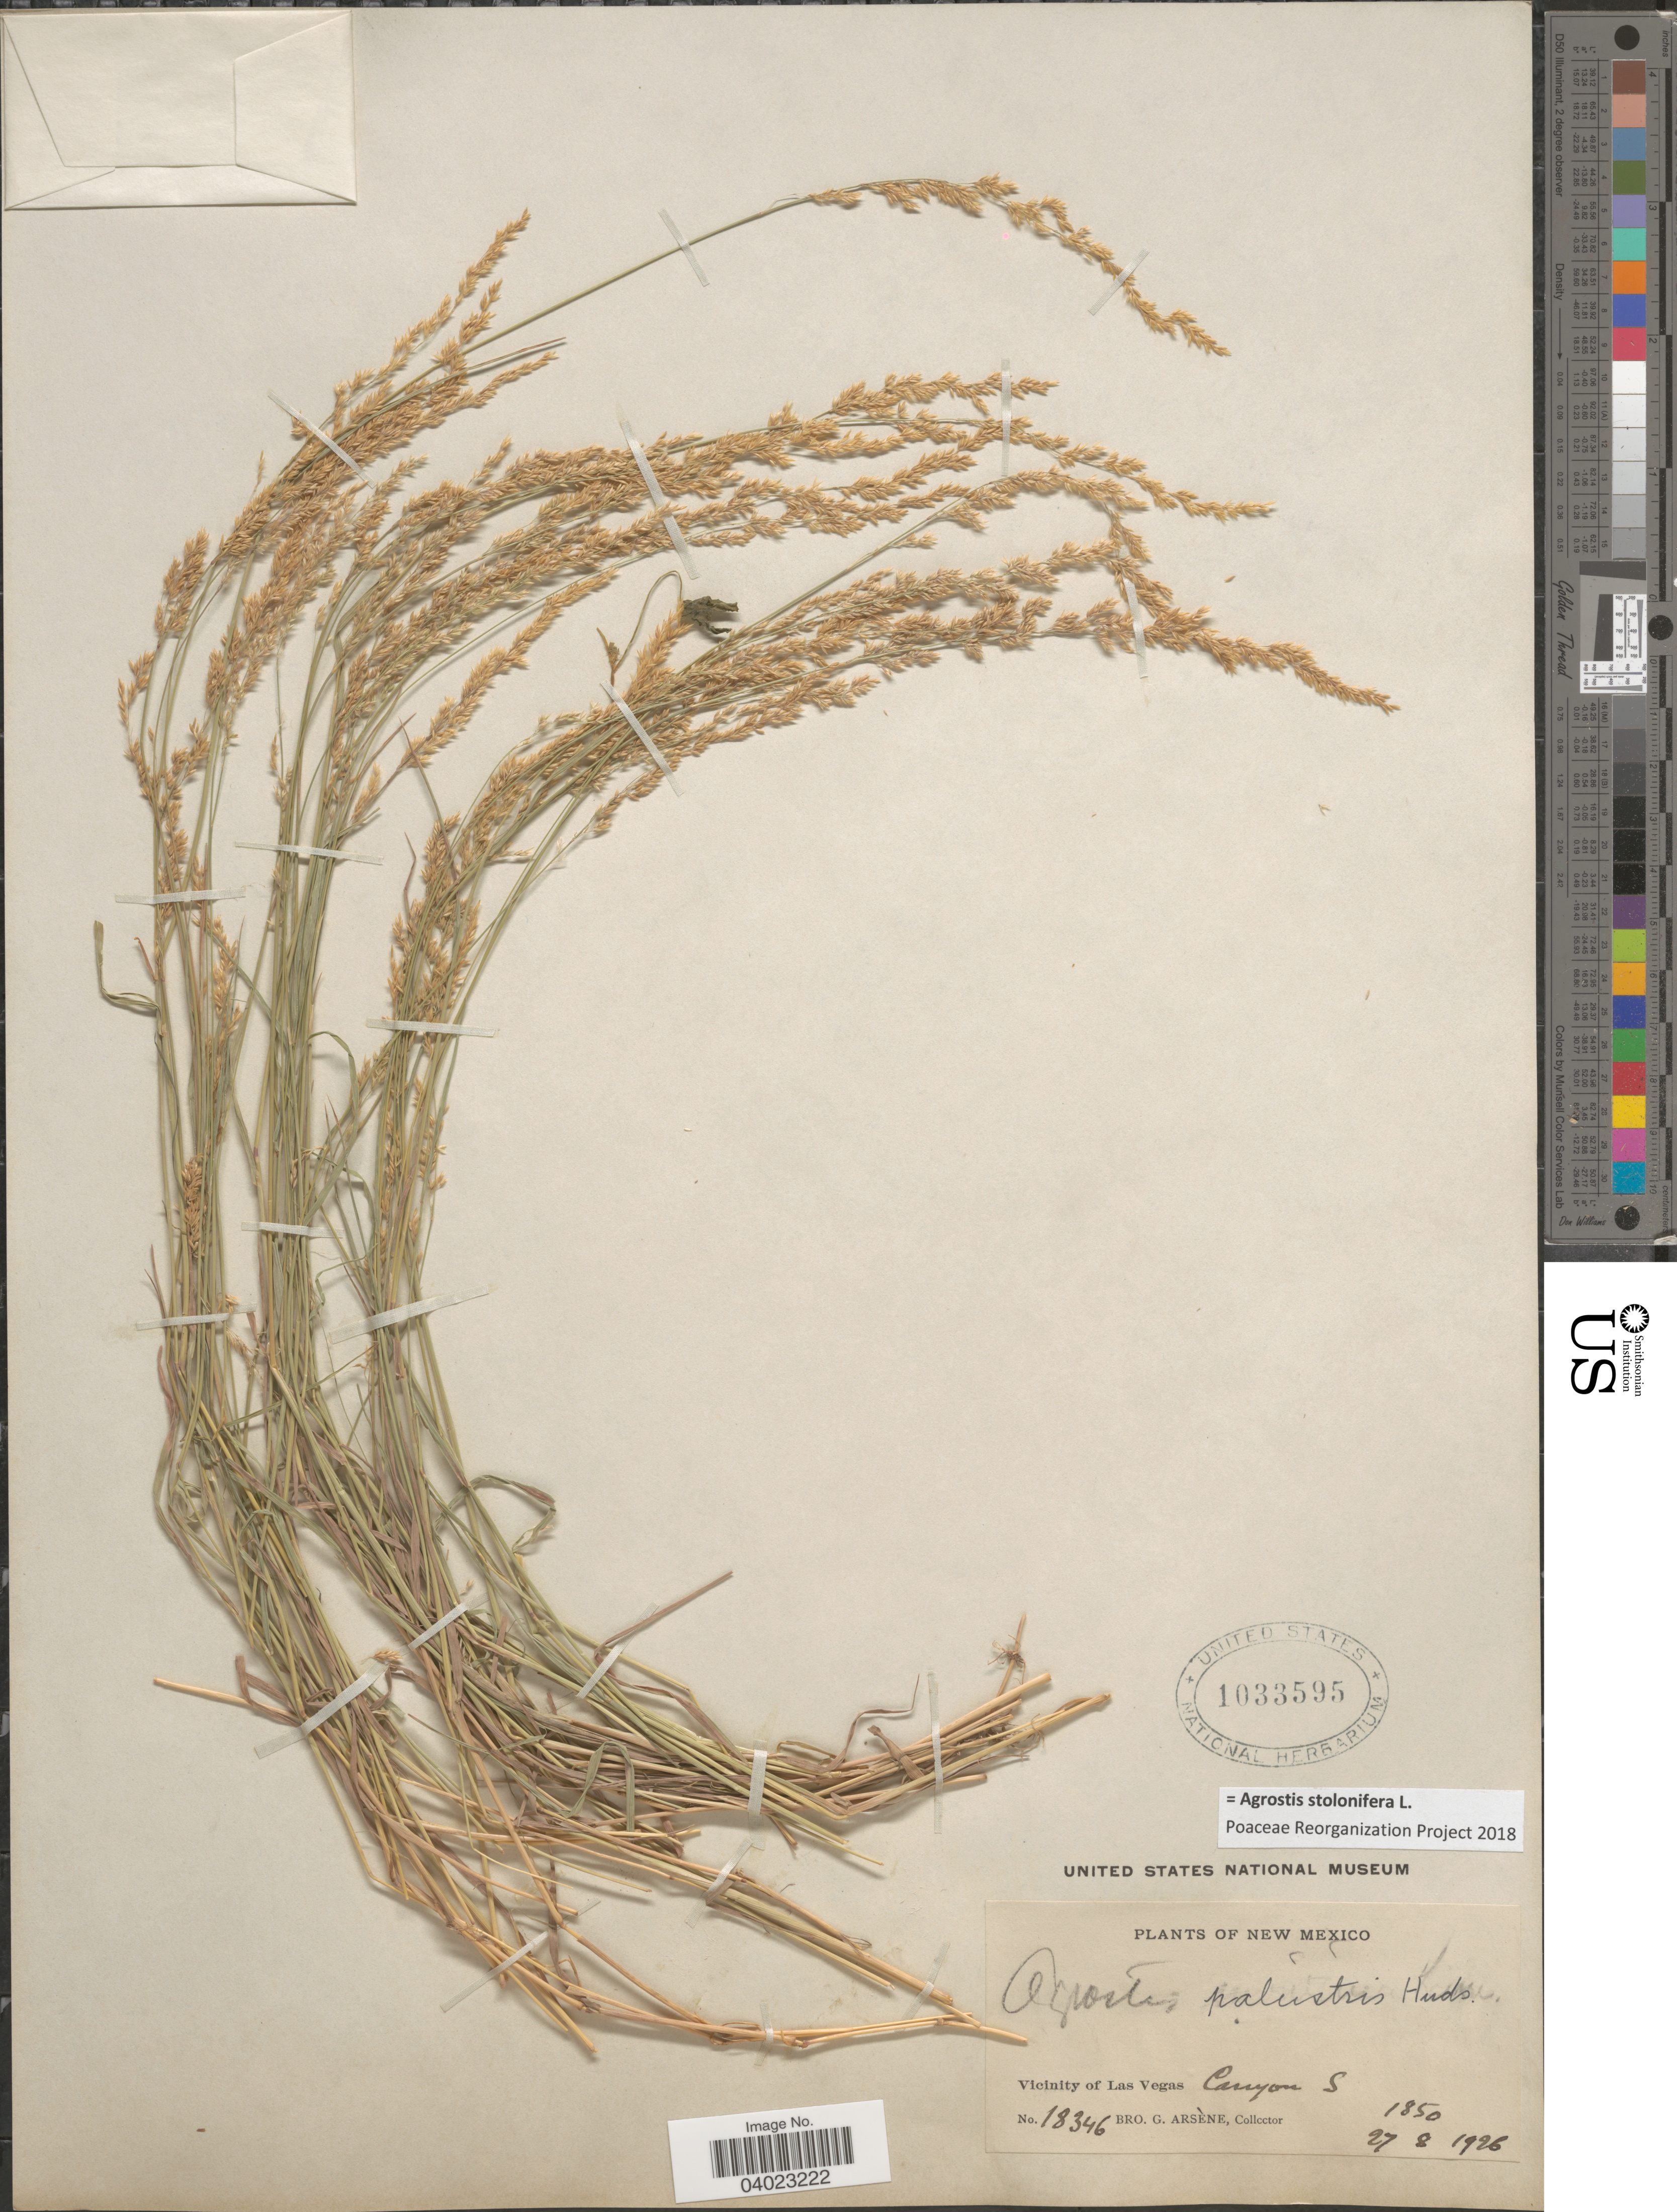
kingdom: Plantae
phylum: Tracheophyta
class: Liliopsida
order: Poales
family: Poaceae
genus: Agrostis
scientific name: Agrostis stolonifera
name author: L.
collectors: Bro. G. Arsène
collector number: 18346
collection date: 1926-08-27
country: United States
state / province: New Mexico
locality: Vicinity of Las Vegas Canyon S.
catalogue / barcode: US 1033595